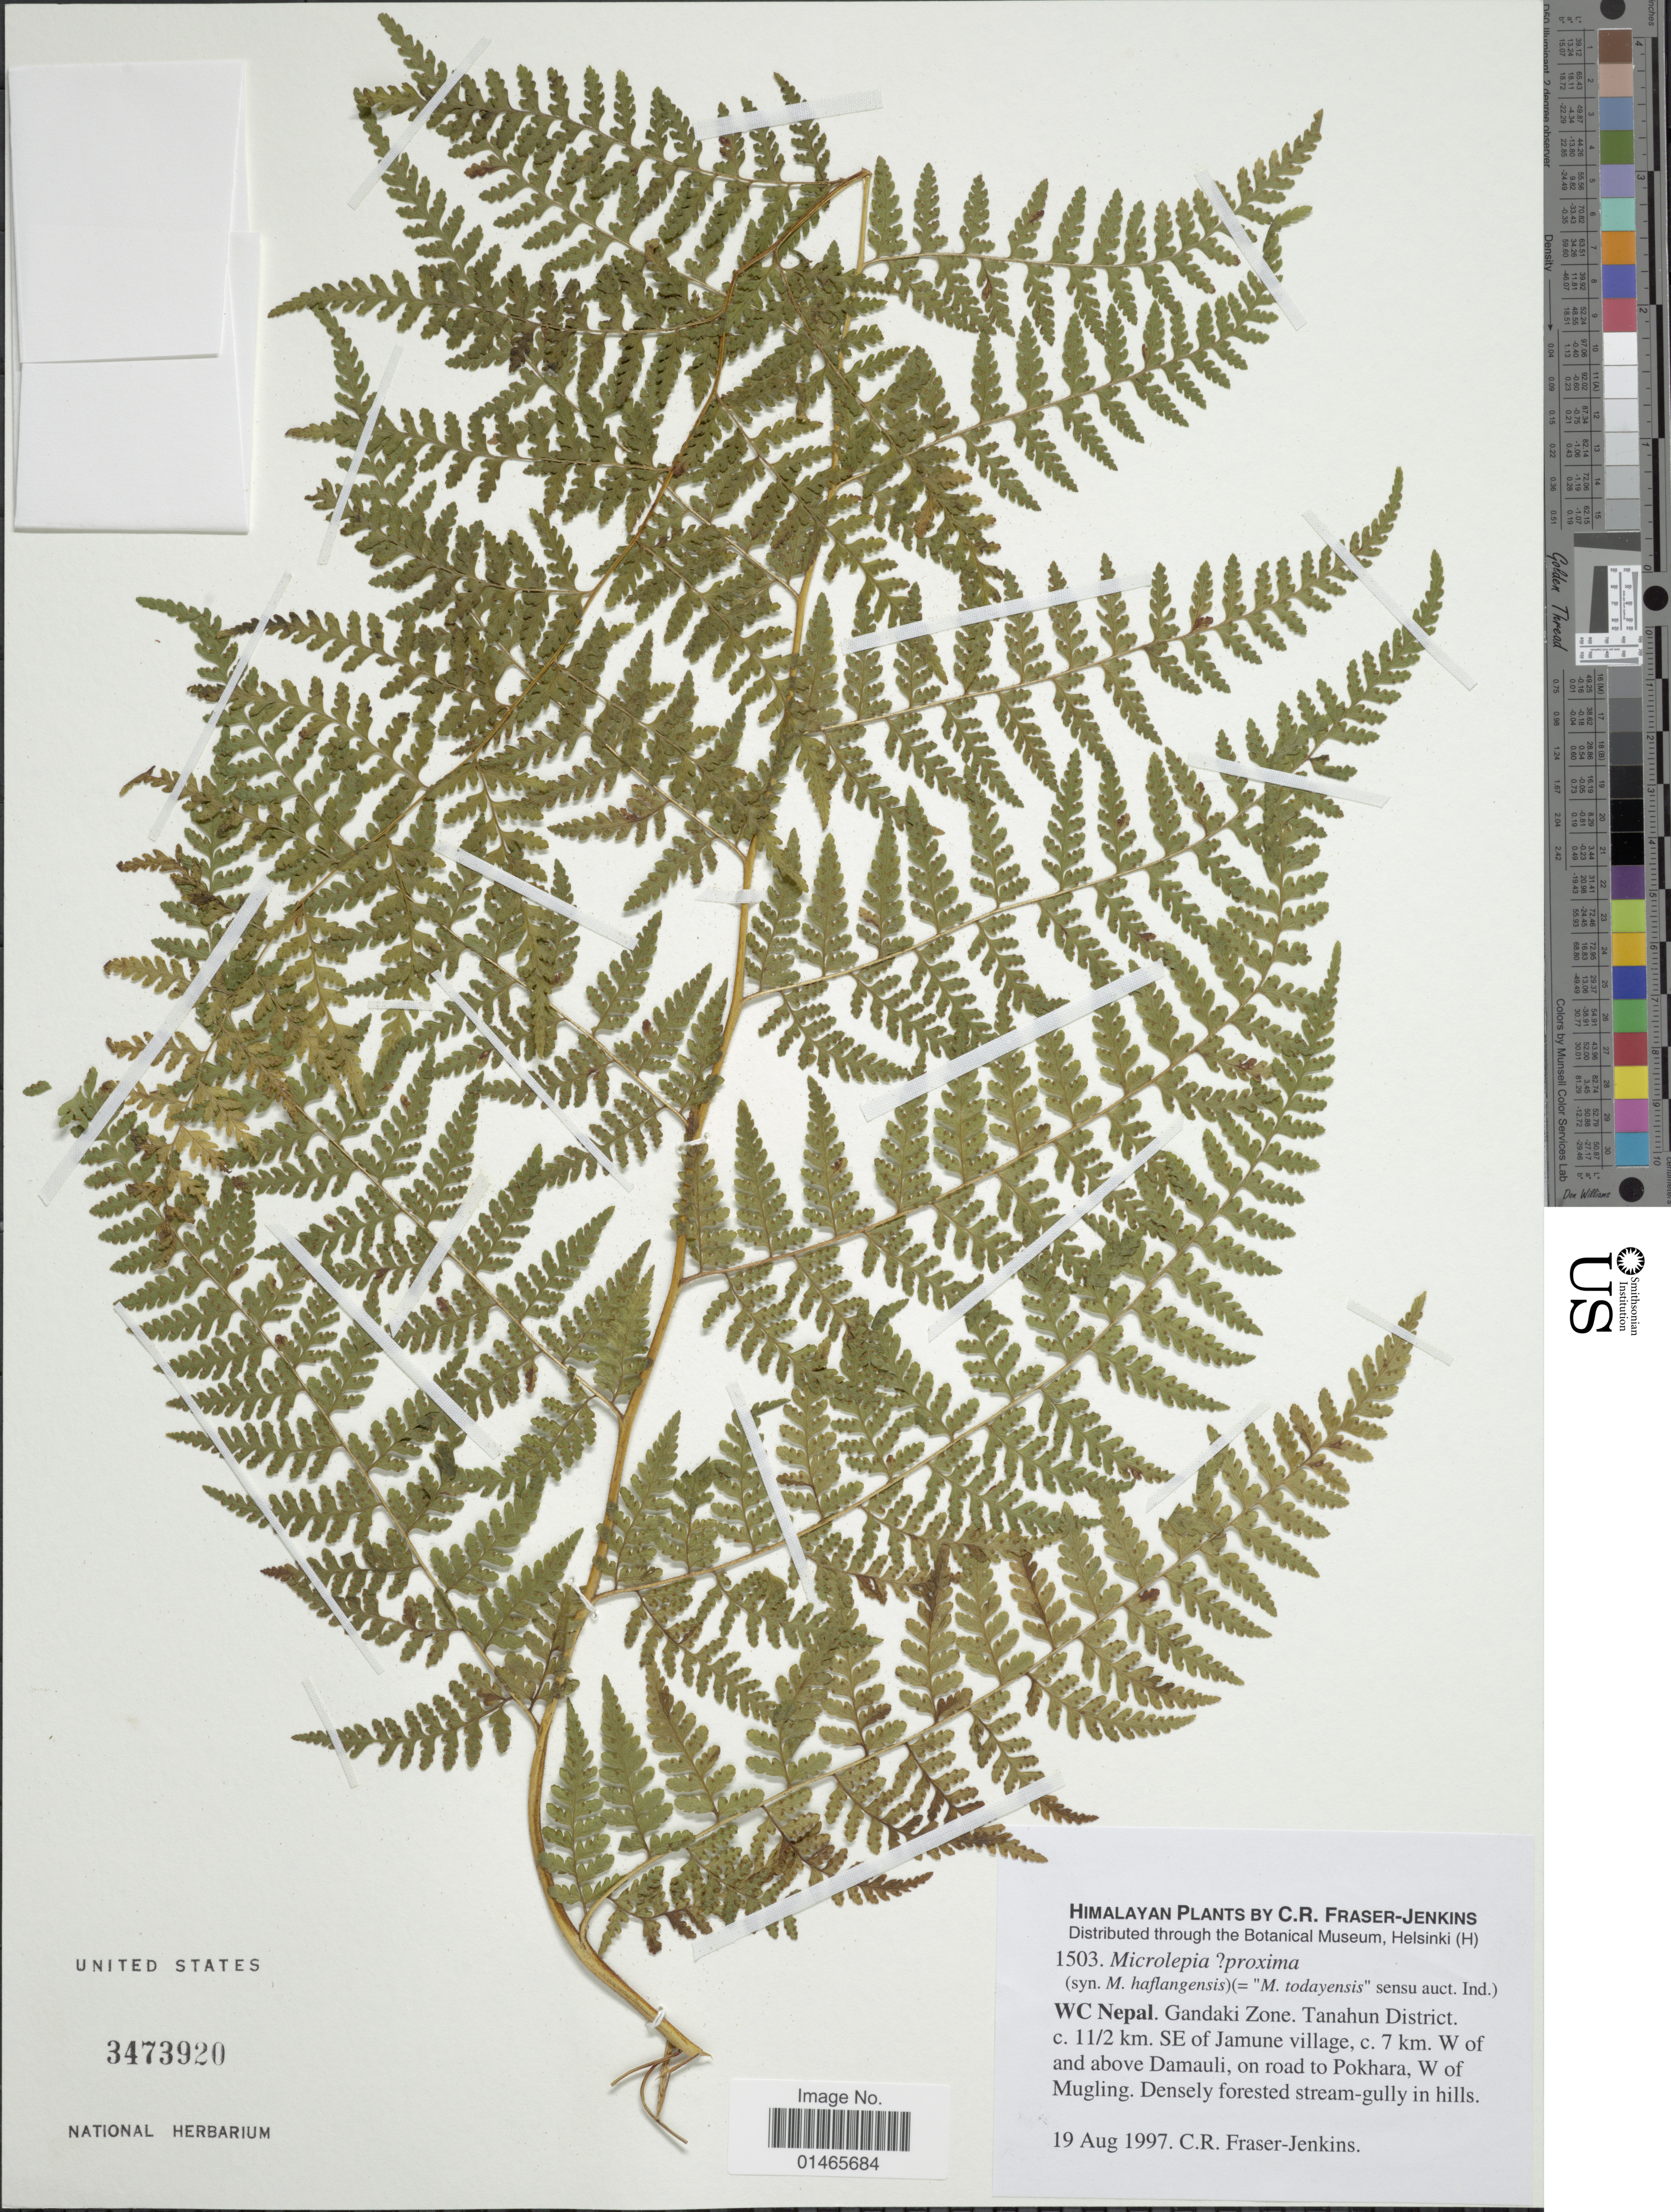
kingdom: Plantae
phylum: Tracheophyta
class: Polypodiopsida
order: Polypodiales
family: Dennstaedtiaceae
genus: Microlepia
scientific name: Microlepia proxima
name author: (Blume) C. Presl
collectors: C. R. Fraser-Jenkins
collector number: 1503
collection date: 1997-08-19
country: Nepal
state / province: Gandaki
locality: WC Nepal, Gandaki Zone, Tanahun District, c. 11/2 km. SE of Jamune village, c. 7km. W of and above Damauli, on road to Pokhara, W of Mugling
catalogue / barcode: US 3473920